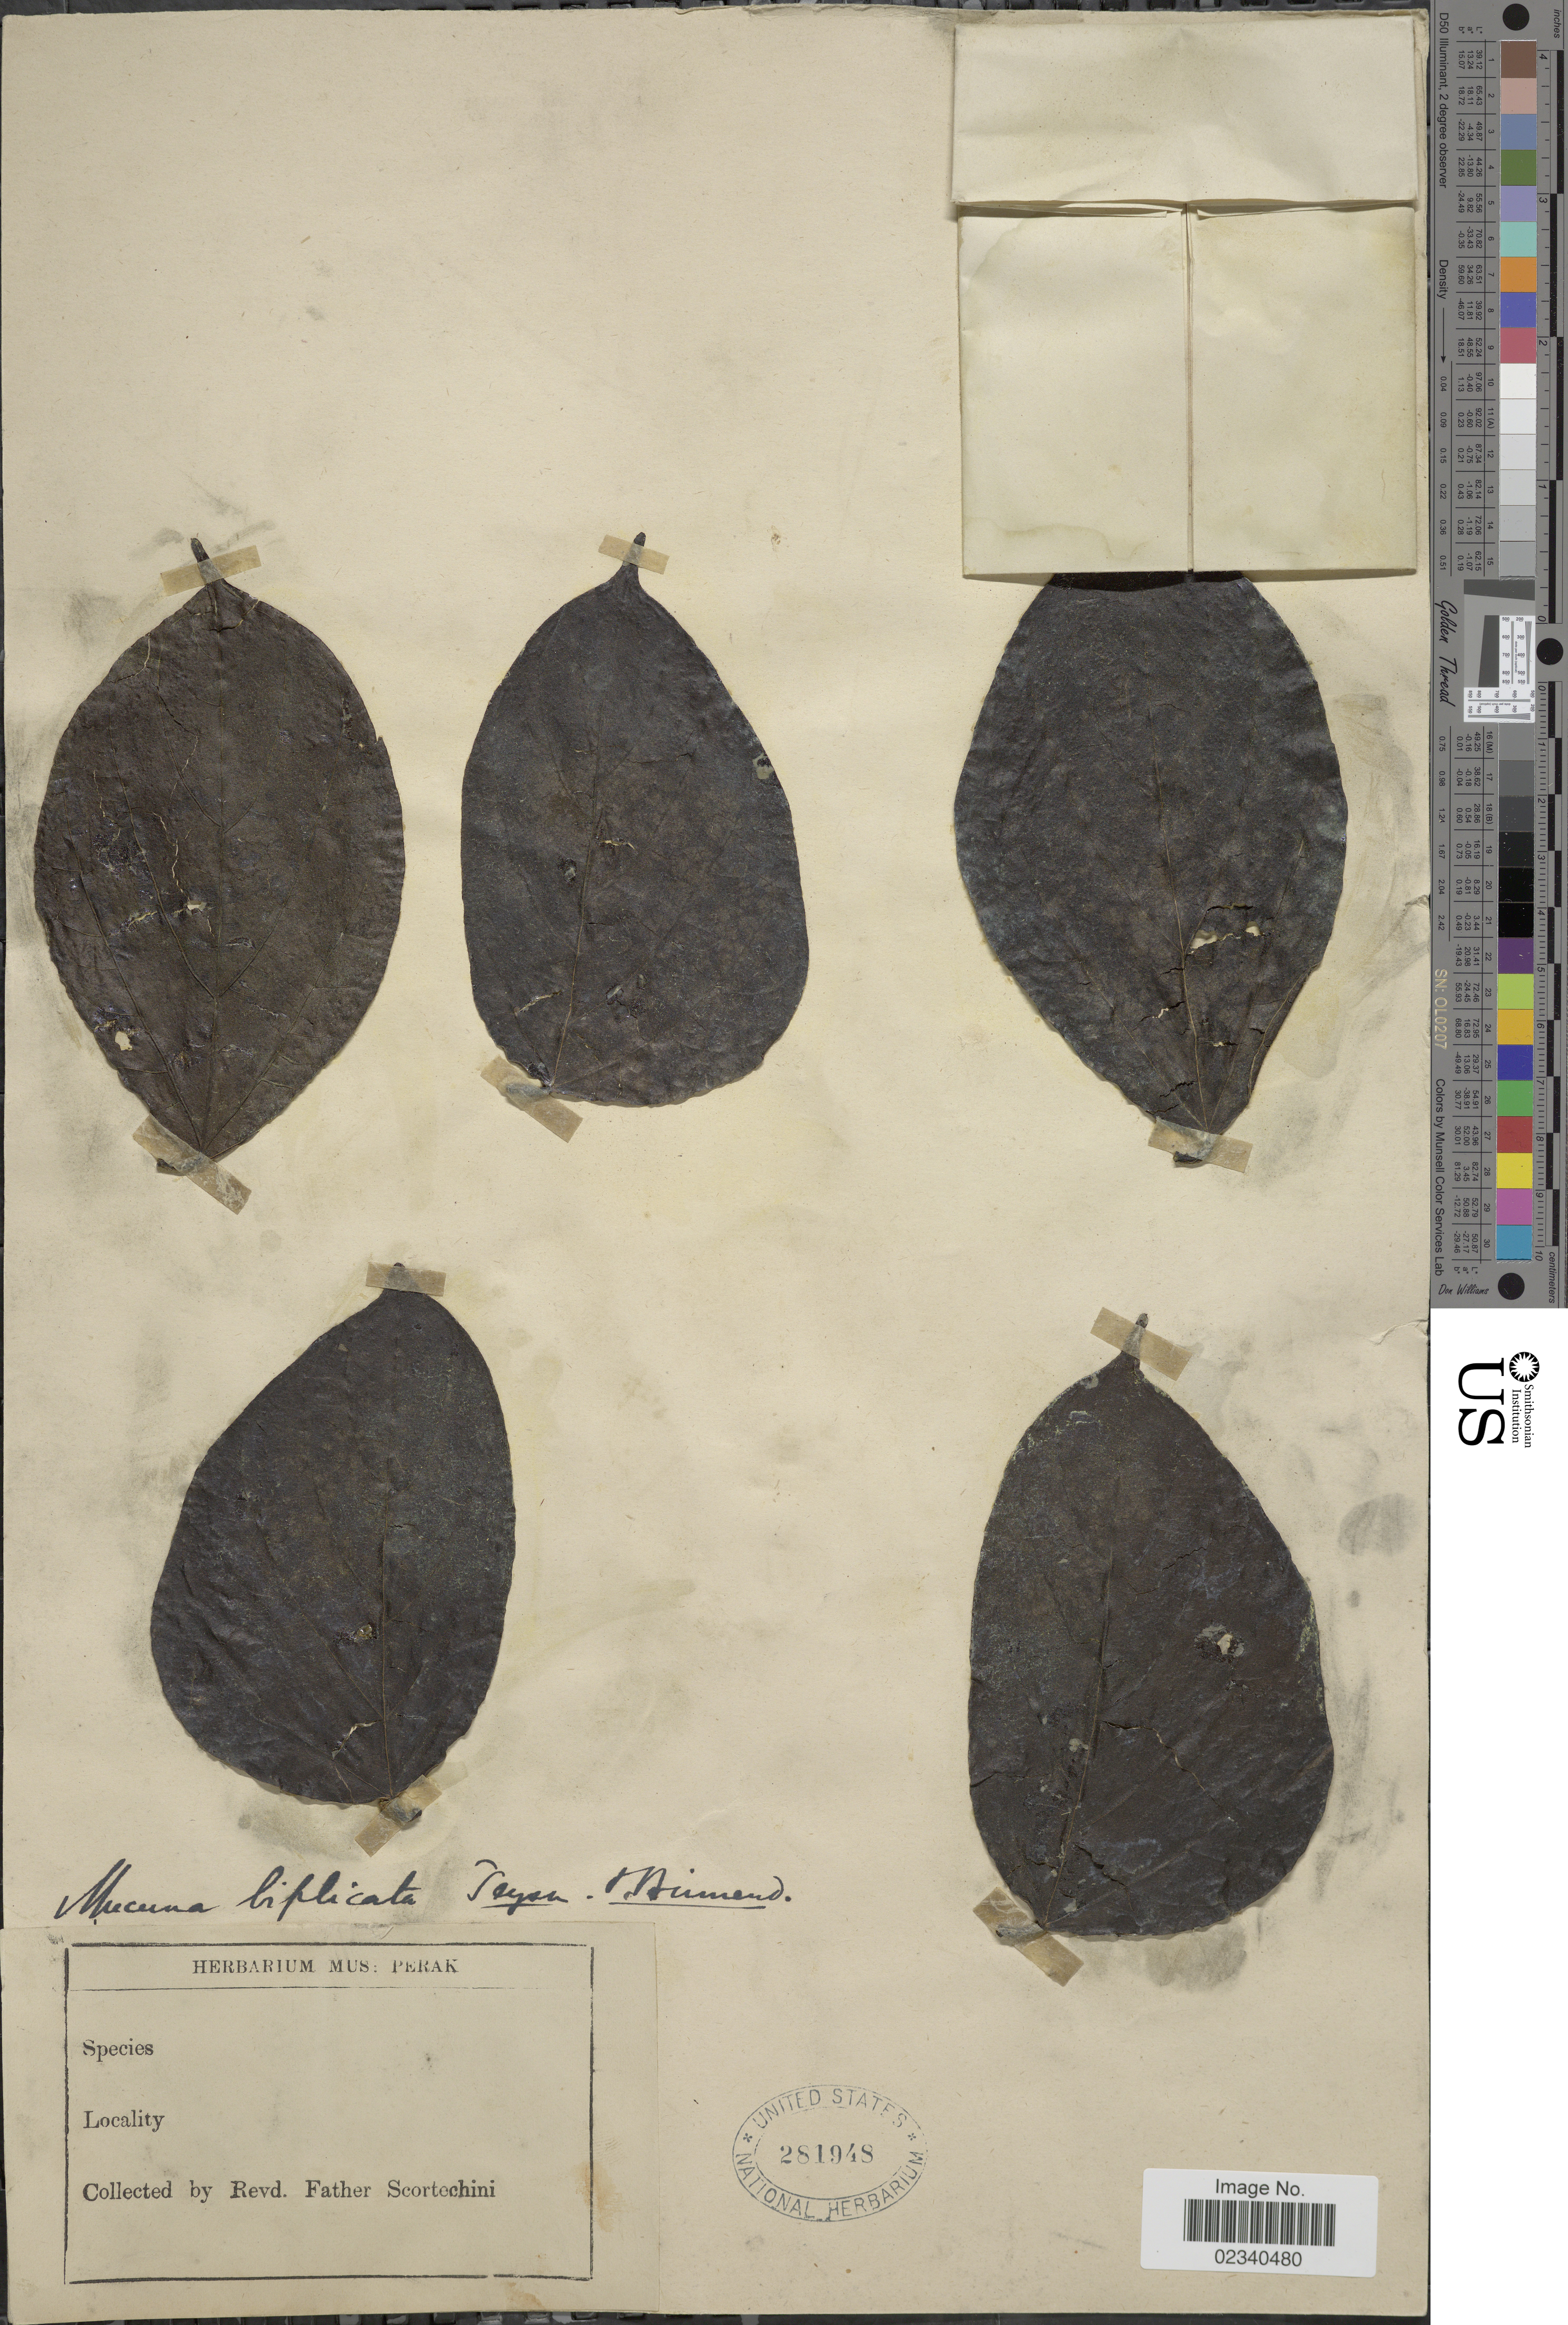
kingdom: Plantae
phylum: Tracheophyta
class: Magnoliopsida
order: Fabales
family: Fabaceae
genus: Mucuna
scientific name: Mucuna biplicata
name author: Teijsm. & Binn.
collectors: Fr. Scortechini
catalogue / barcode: US 281948